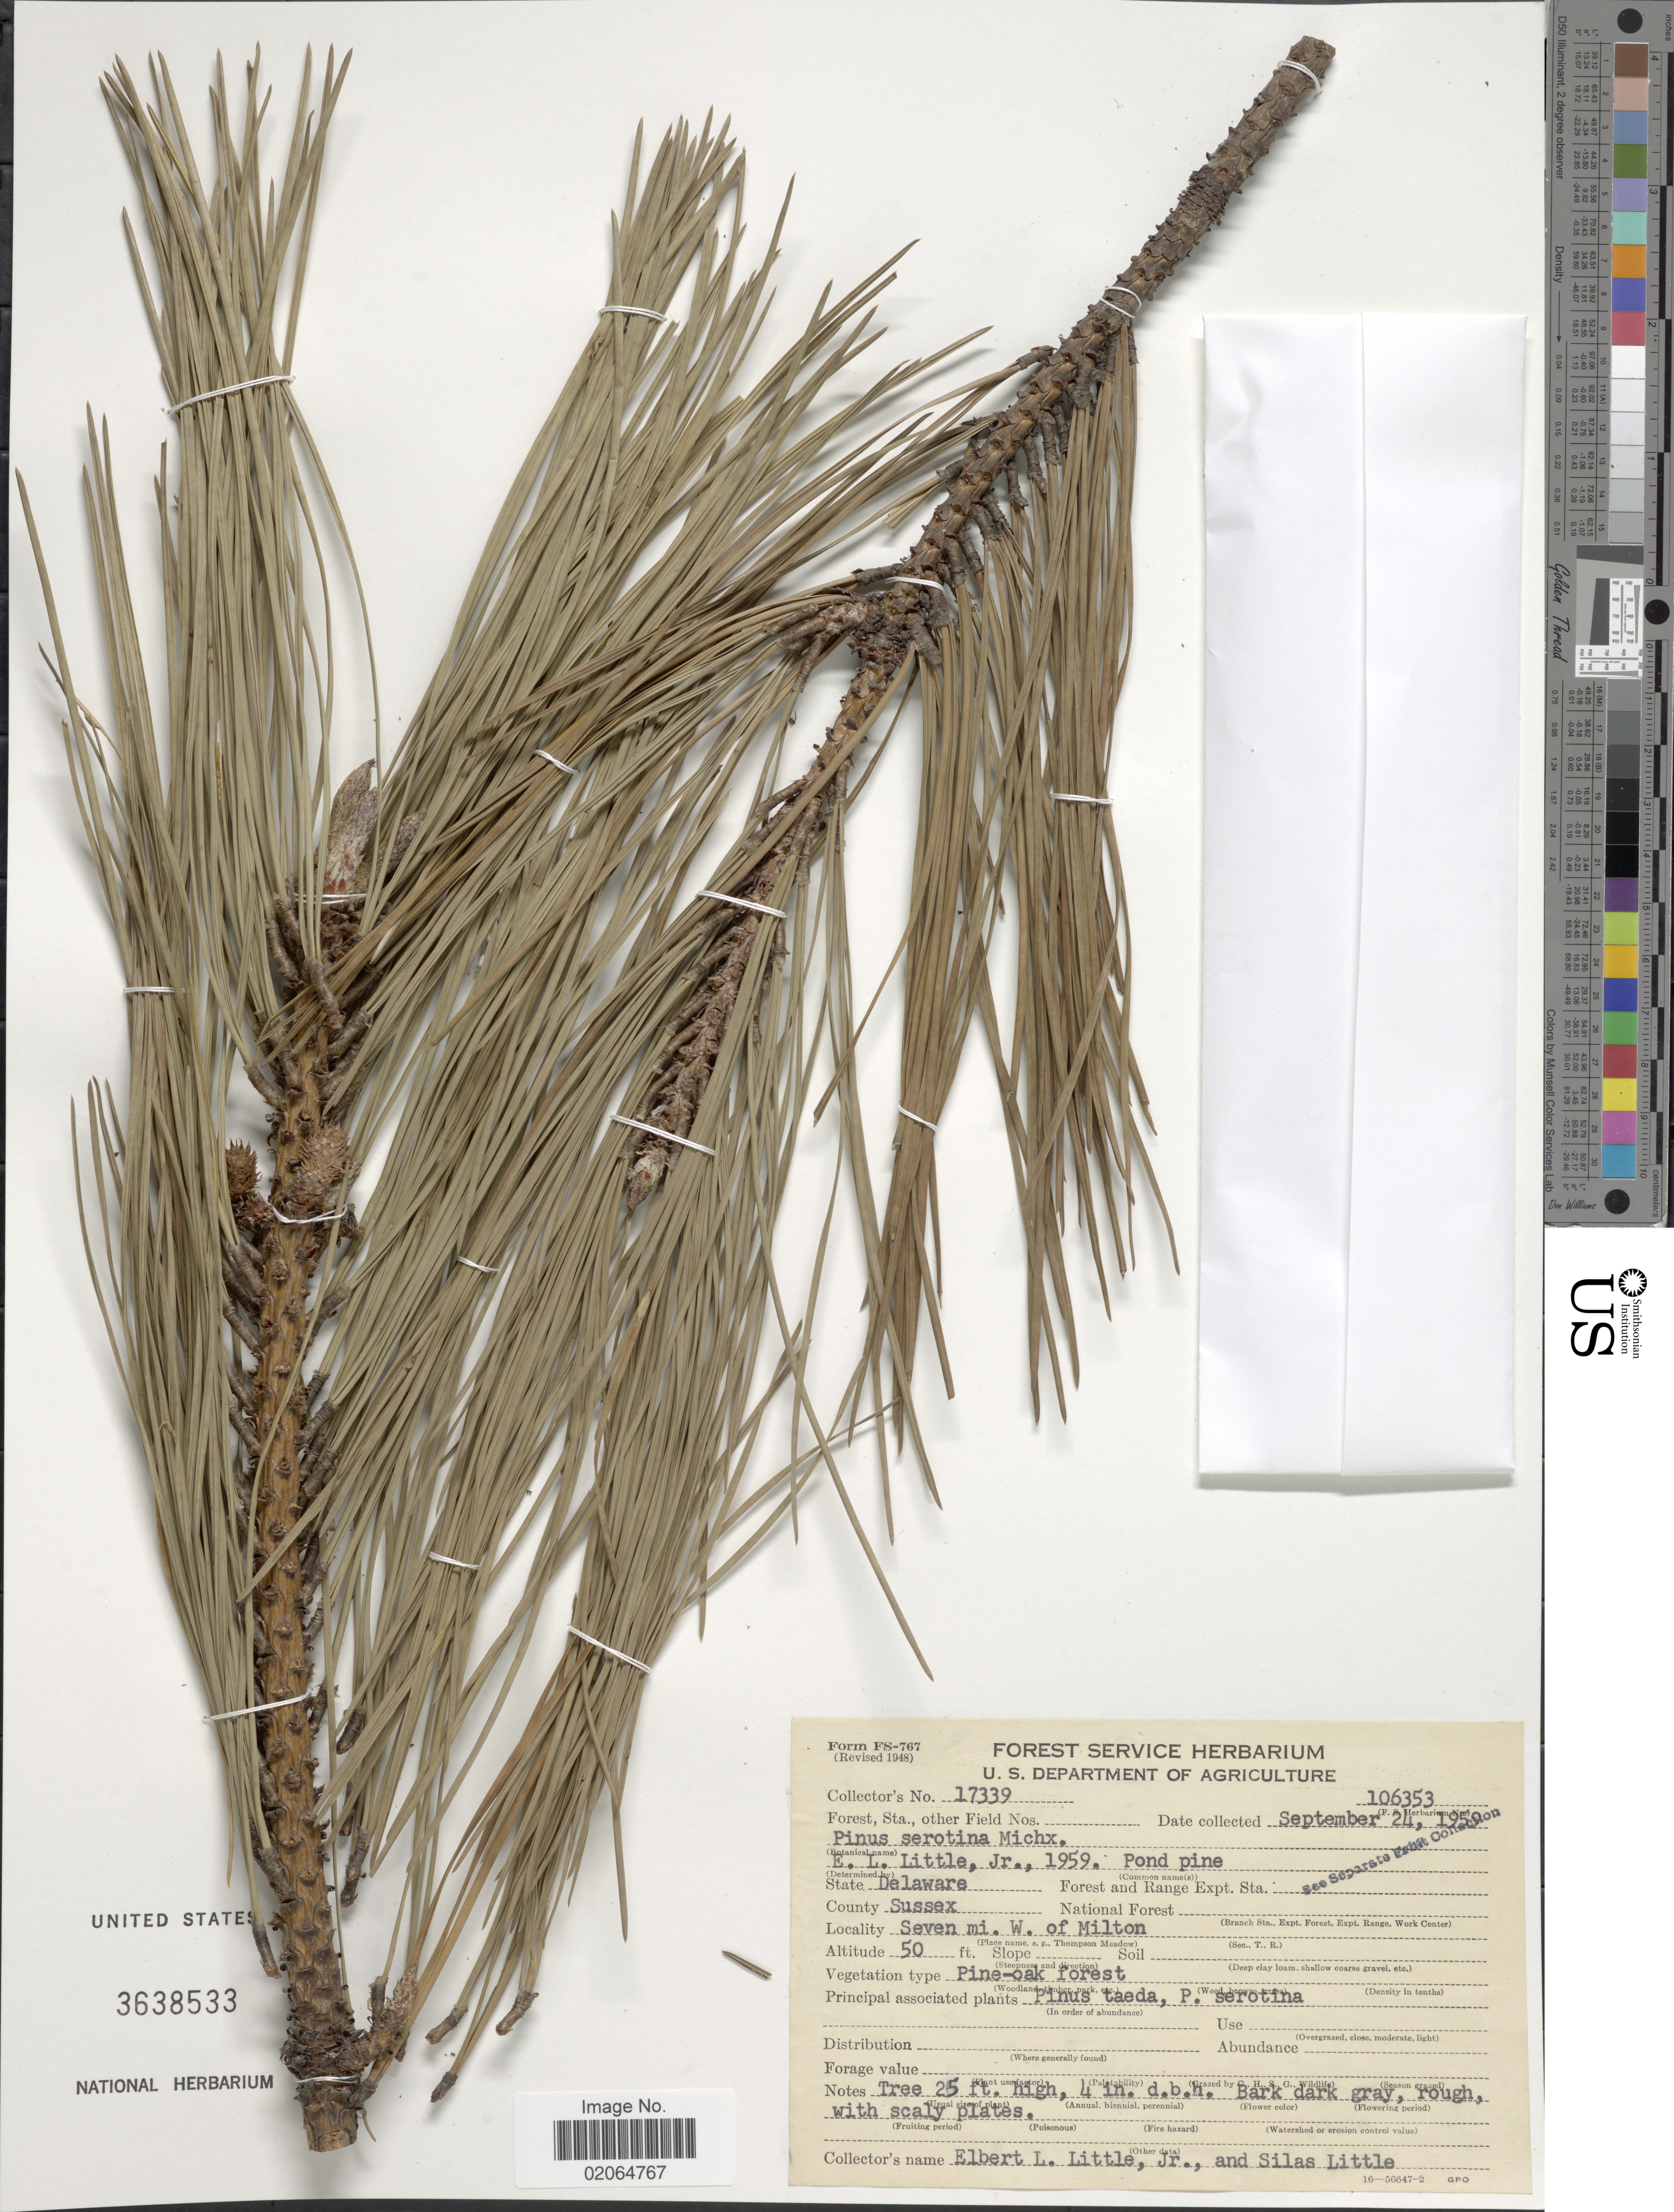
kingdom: Plantae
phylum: Tracheophyta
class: Pinopsida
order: Pinales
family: Pinaceae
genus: Pinus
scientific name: Pinus serotina x P. rigida Mill.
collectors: E. L. Little & S. Little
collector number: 17339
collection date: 1959-09-24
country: United States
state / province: Delaware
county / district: Sussex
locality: County Sussex, Seven mi. W. of Milton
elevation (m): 15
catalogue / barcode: US 3638533